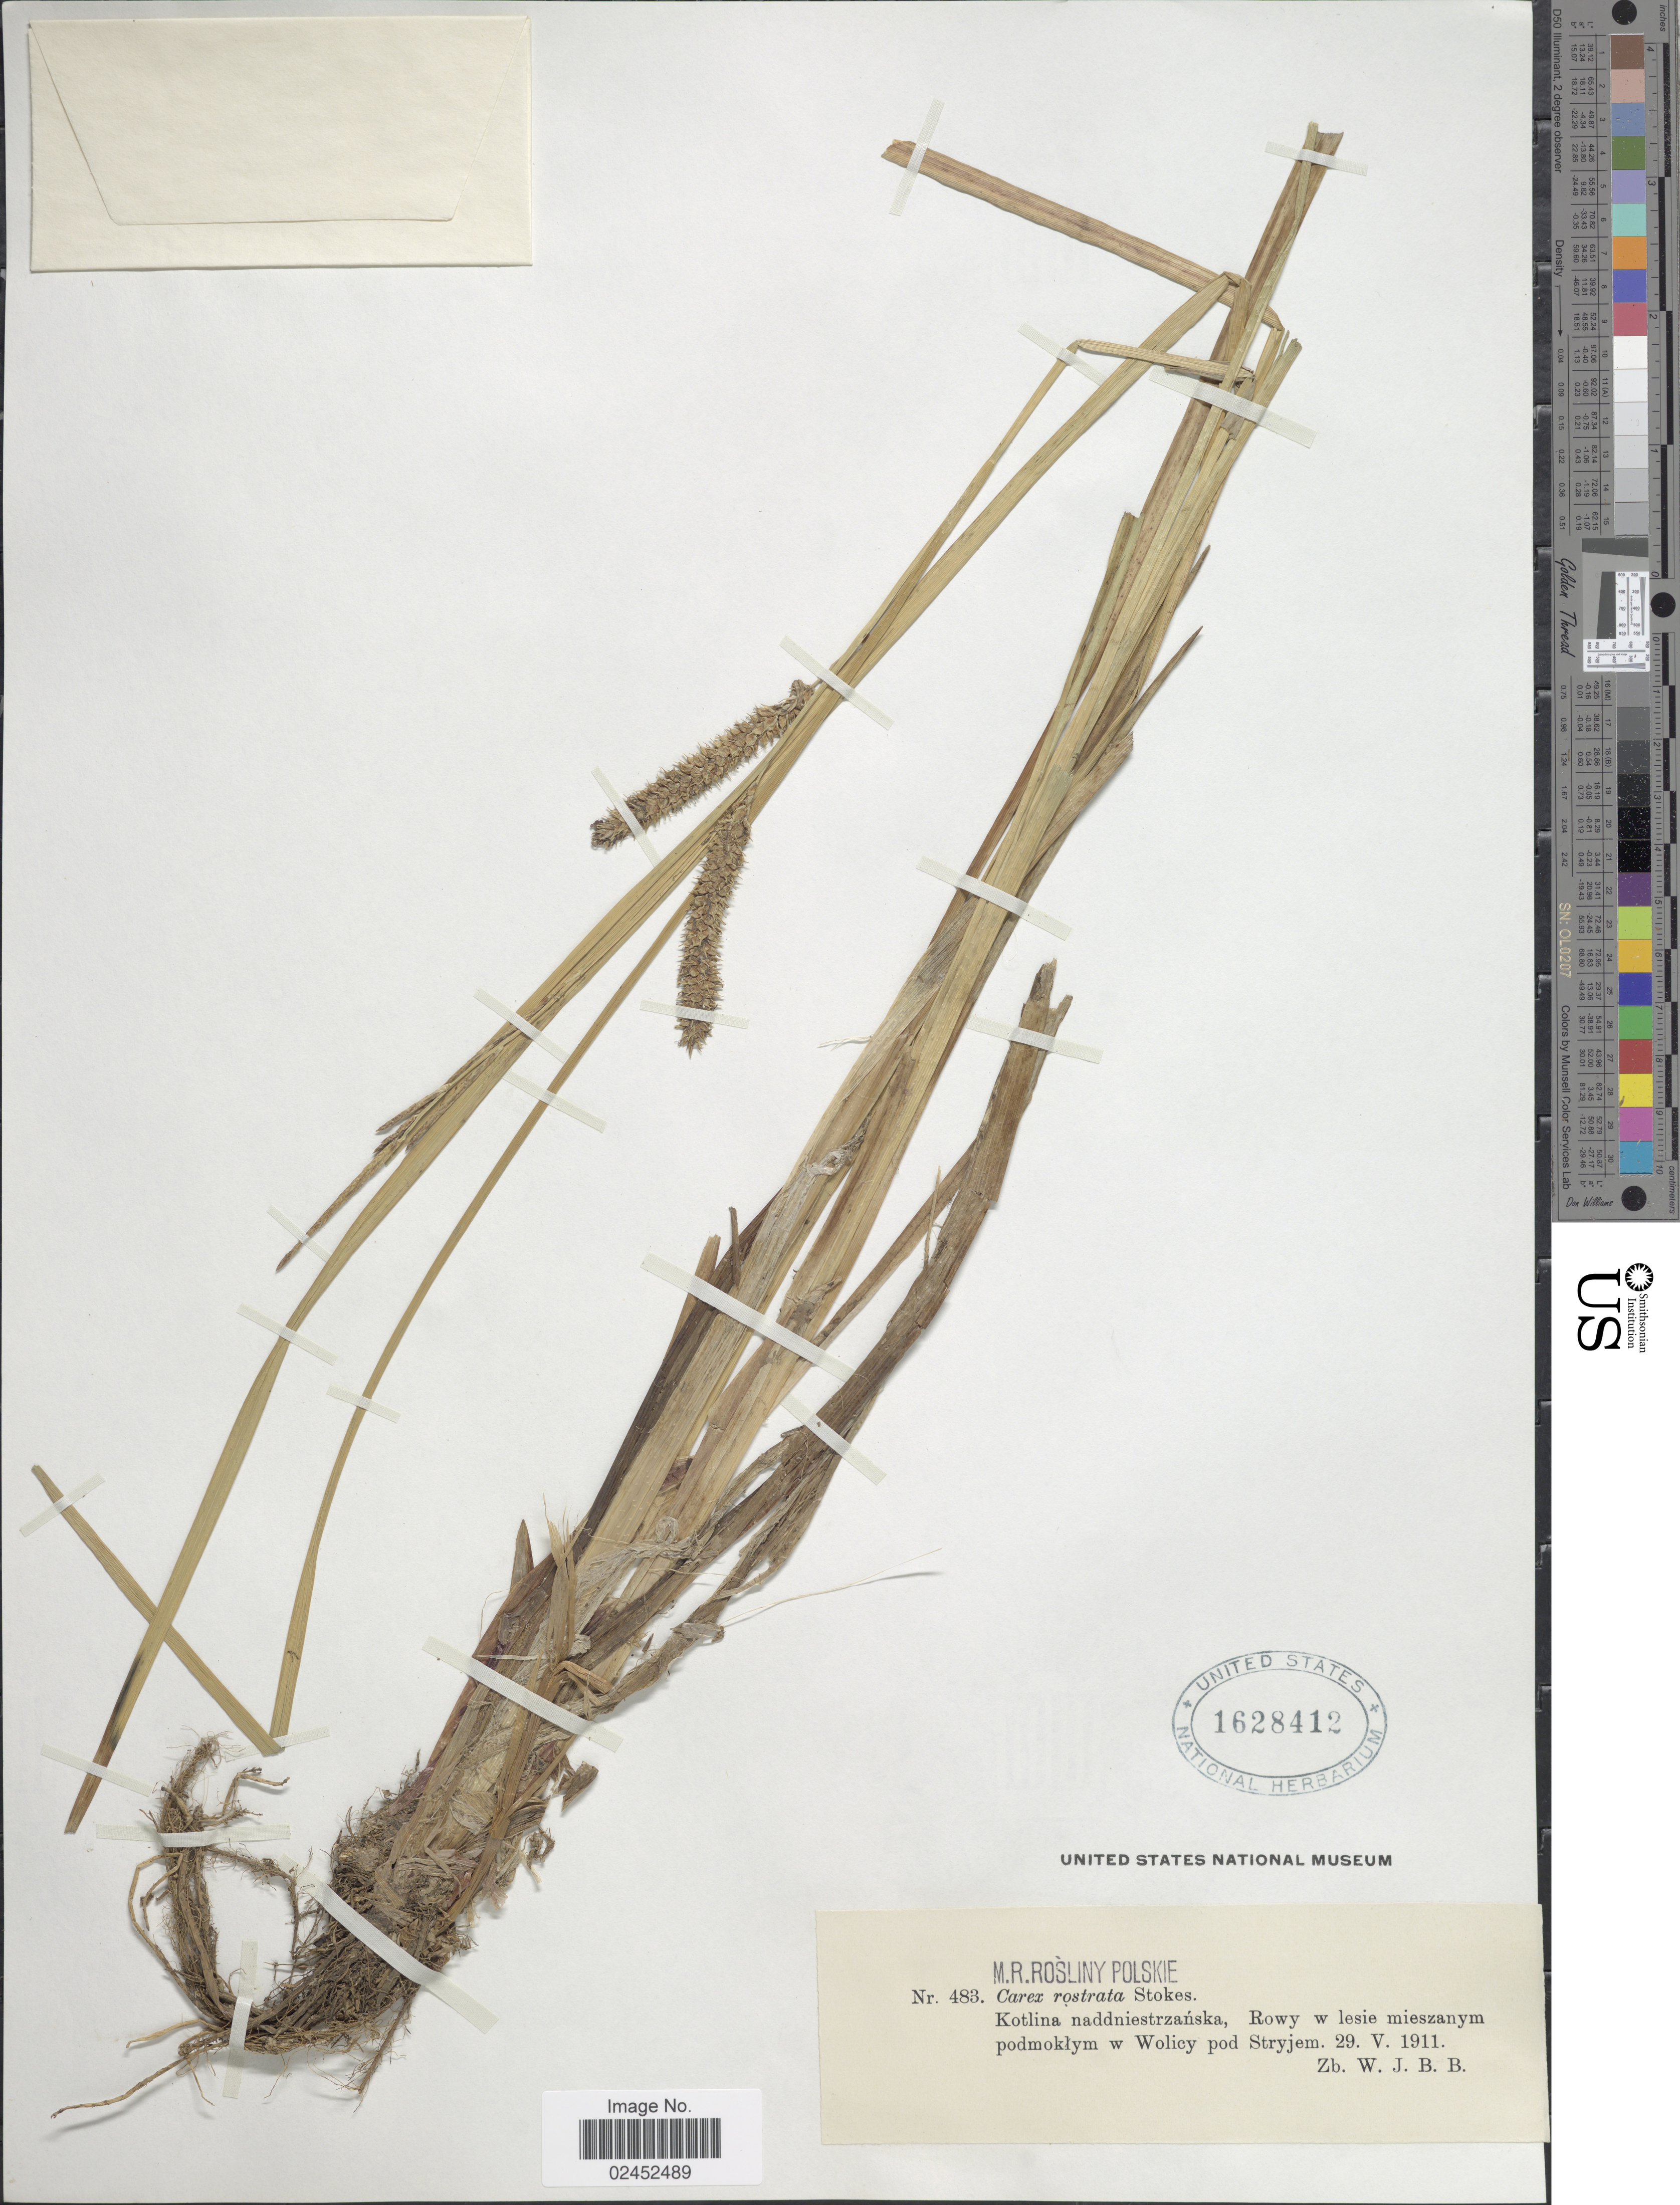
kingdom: Plantae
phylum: Tracheophyta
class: Liliopsida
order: Poales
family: Cyperaceae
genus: Carex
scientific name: Carex rostrata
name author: Stokes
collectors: W. J. B. B.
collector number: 483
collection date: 1911-05-29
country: Poland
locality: Kotlina naddniestrzanska. Rowy w lesie mieszanym podmoklym w Wolicy pod Stryjem.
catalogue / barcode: US 1628412